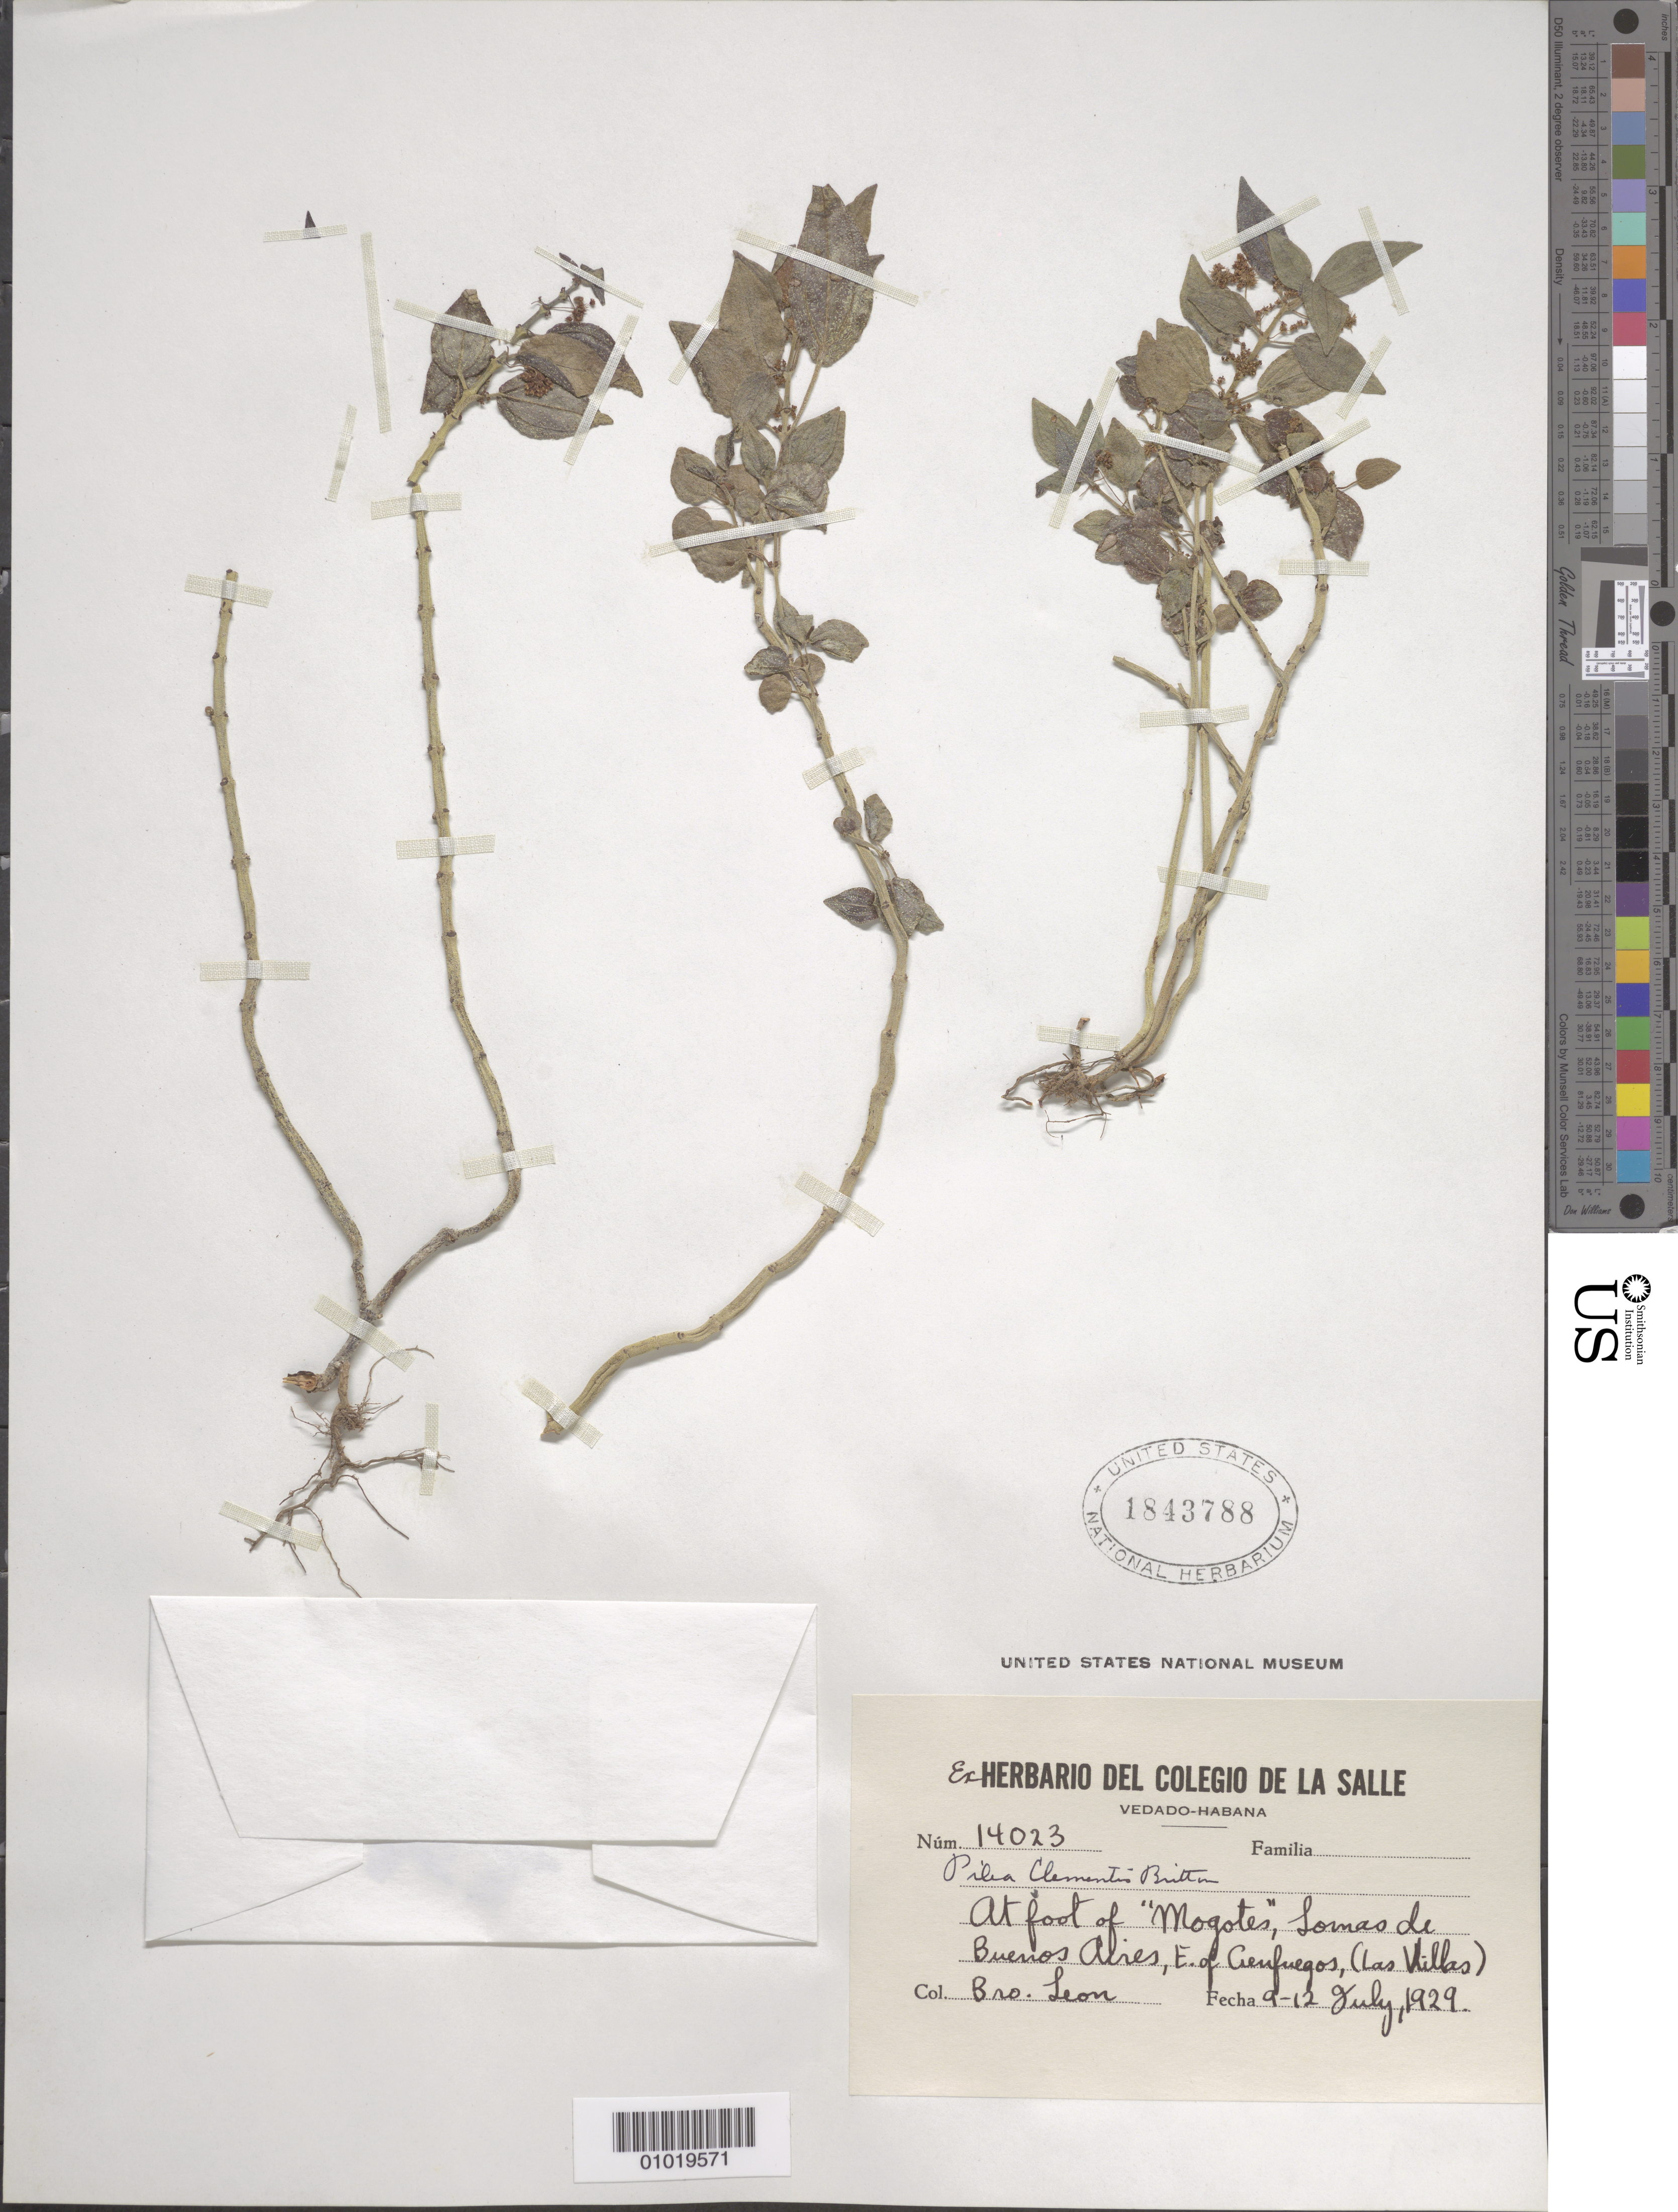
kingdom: Plantae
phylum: Tracheophyta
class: Magnoliopsida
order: Rosales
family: Urticaceae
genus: Pilea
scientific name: Pilea clementis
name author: Britton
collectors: Bro. León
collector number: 14023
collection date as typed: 09 Jul 1929 to 12 Jul 1929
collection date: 1929-07-09/1929-07-12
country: Cuba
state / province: Las Villas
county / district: Cienfuegos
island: Cuba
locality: At foot of Mogotes, Lomas de Buenos Aires, E of Cienfuegos, Las Villas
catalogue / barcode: US 1843788